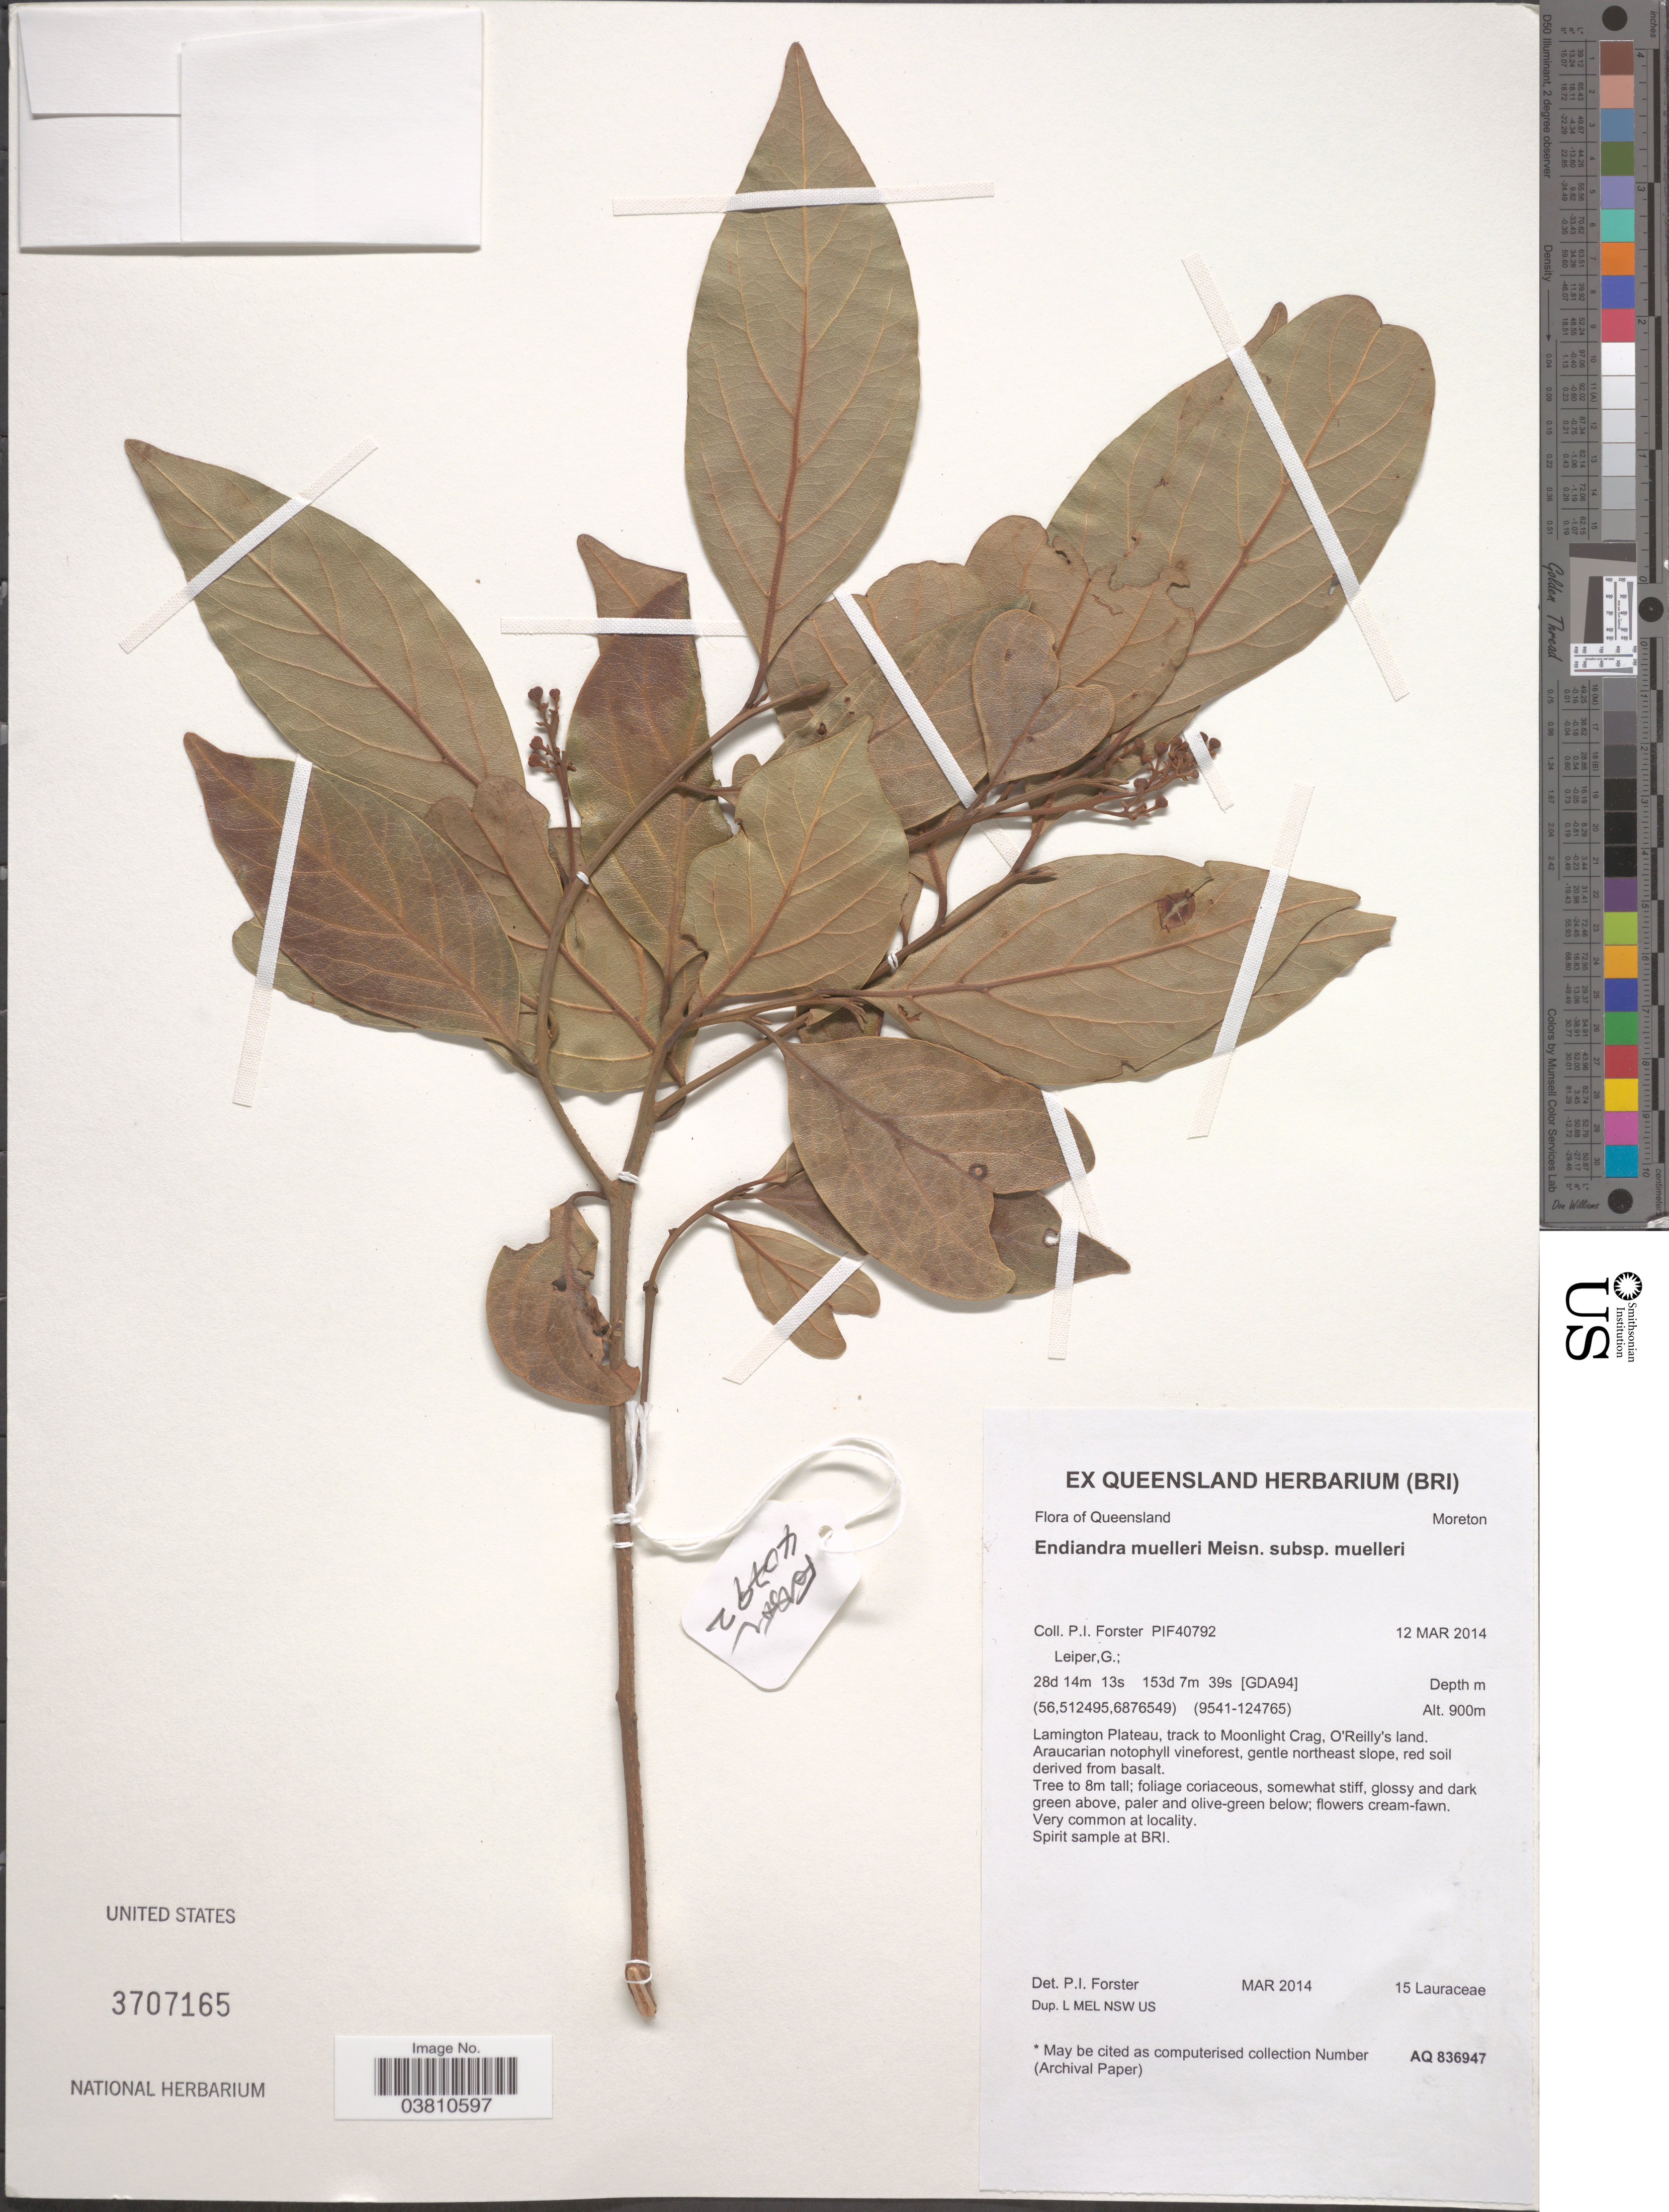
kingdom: Plantae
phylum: Tracheophyta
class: Magnoliopsida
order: Laurales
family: Lauraceae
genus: Endiandra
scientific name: Endiandra muelleri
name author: Meisn.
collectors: P. Forster & G. Leiper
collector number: PIF40792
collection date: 2014-03-12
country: Australia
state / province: Queensland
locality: Lamington Plateau, track to Moonlight Crag, O'Reilly's land. Gentle northeast slope.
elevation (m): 900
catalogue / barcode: US 3707165